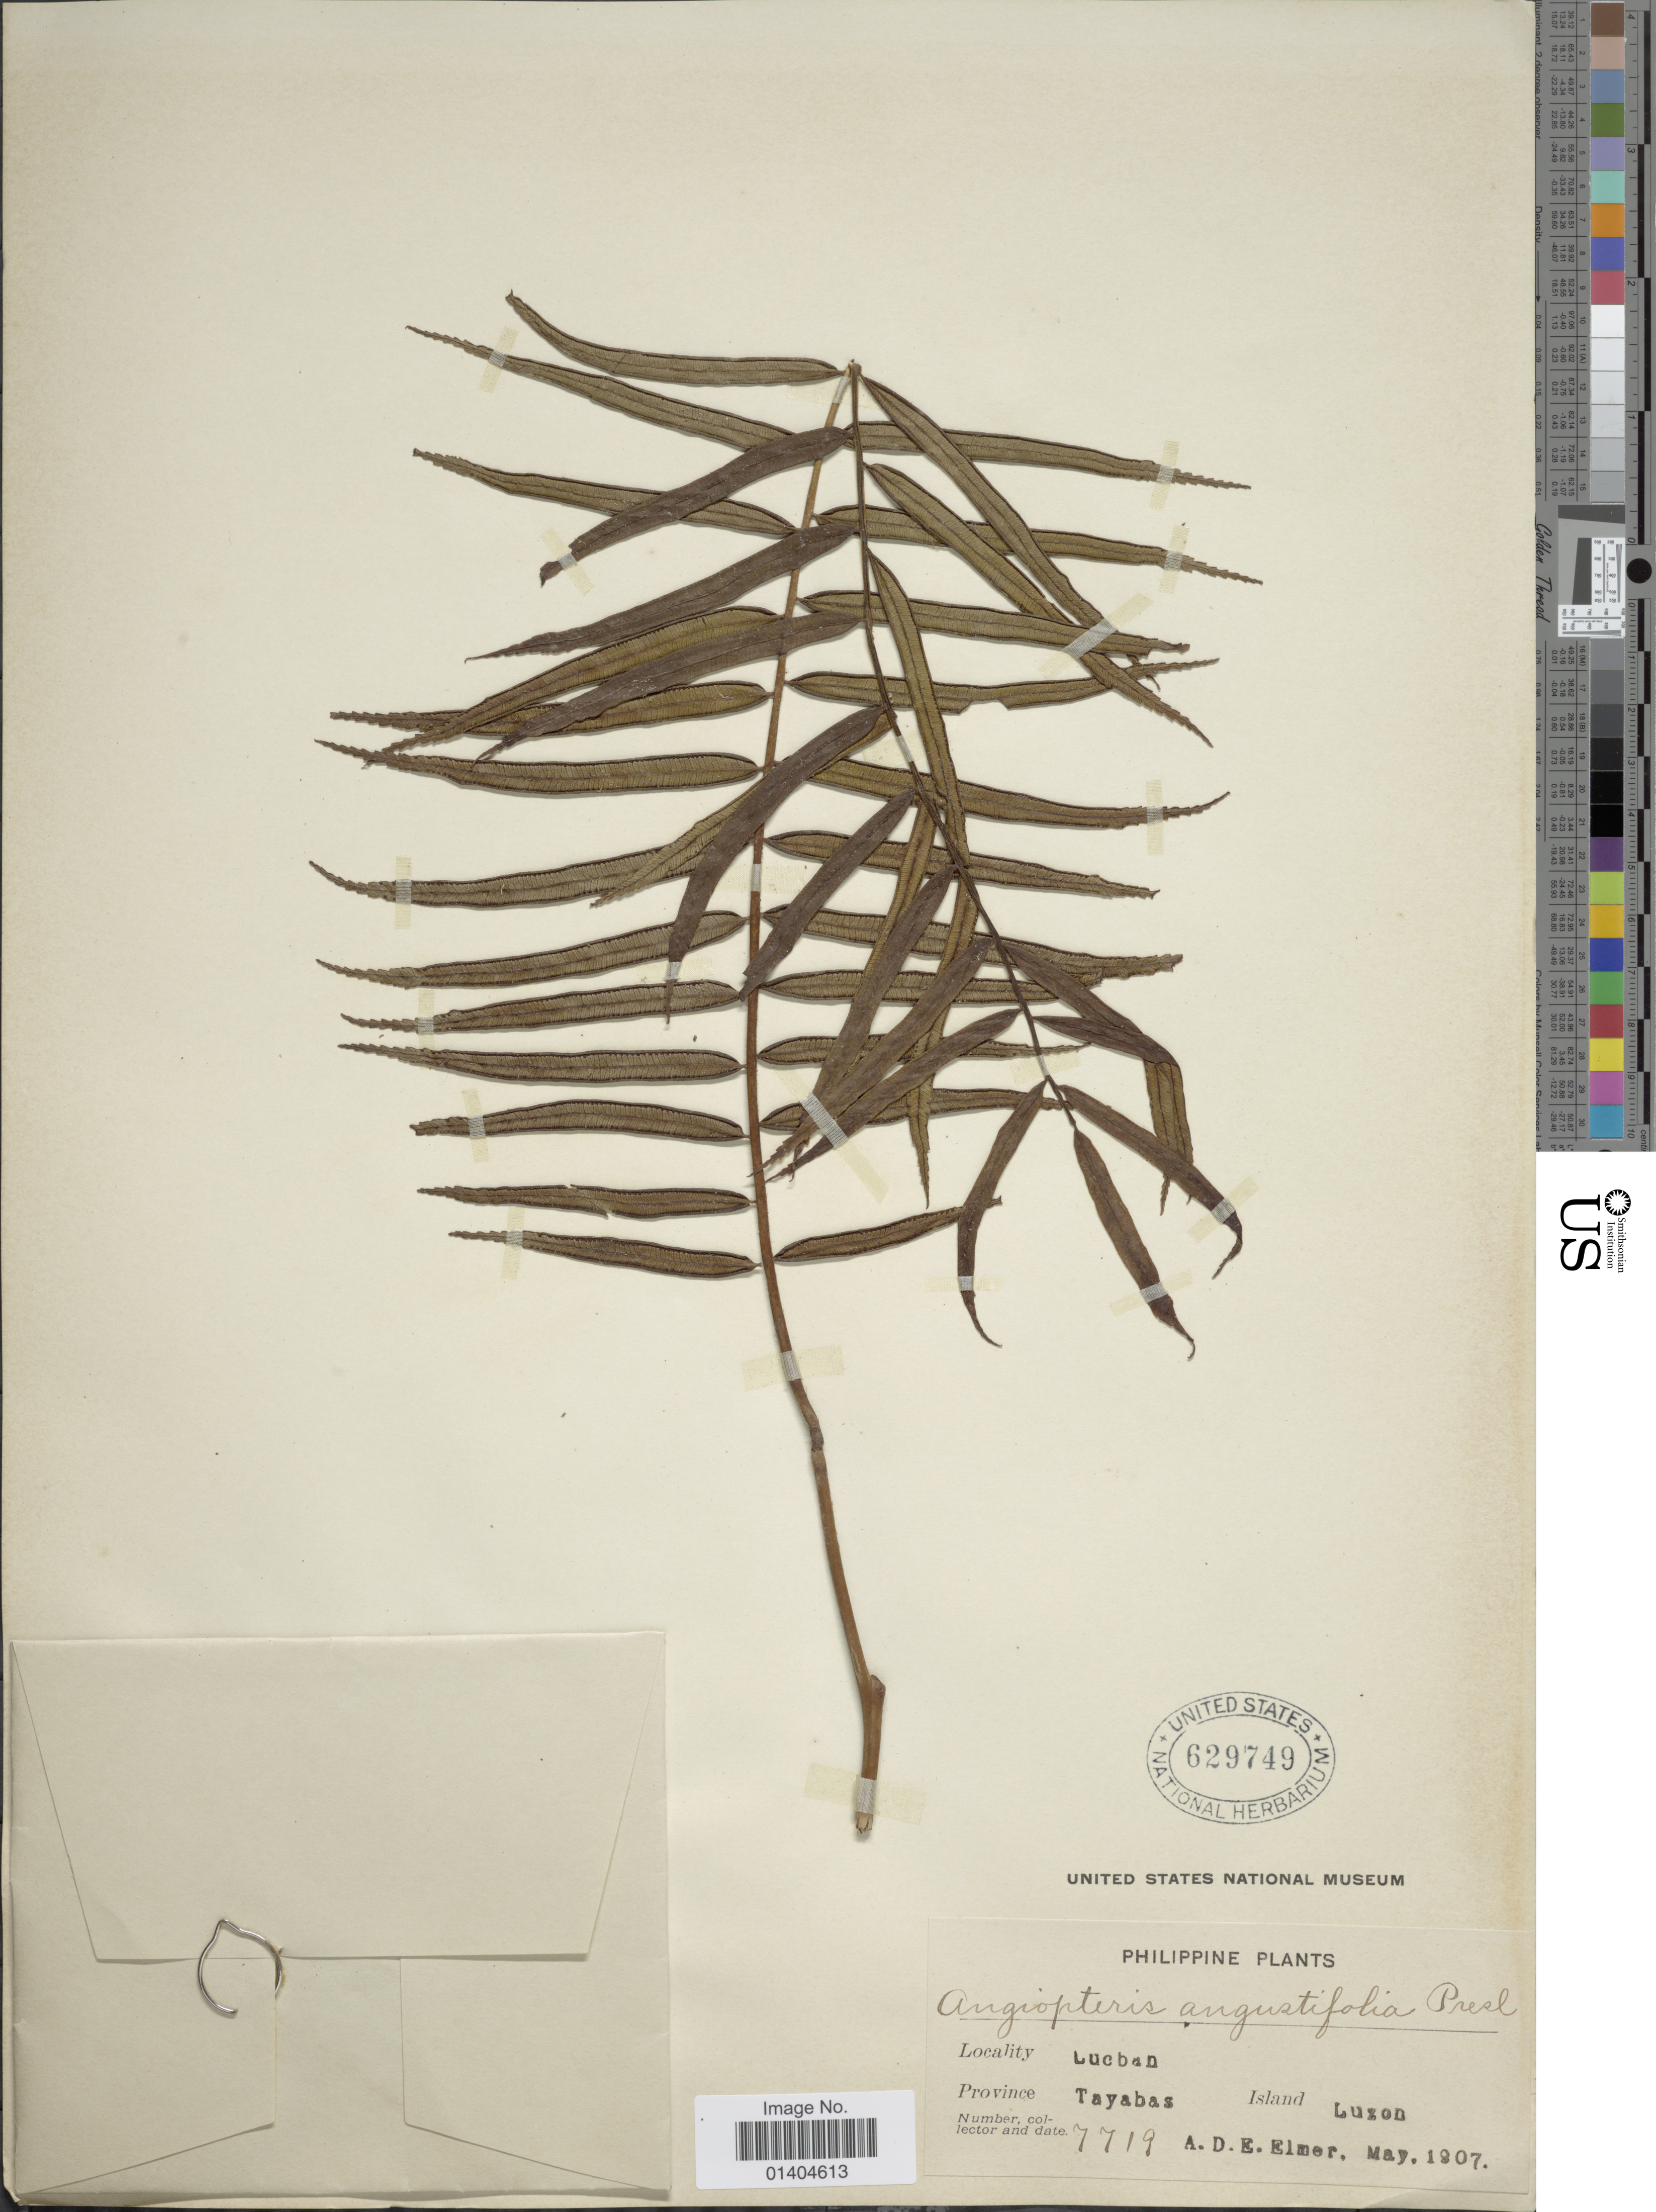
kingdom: Plantae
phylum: Tracheophyta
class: Polypodiopsida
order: Marattiales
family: Marattiaceae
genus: Angiopteris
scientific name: Angiopteris angustifolia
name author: C. Presl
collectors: A. D. E. Elmer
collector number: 7719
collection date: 1907-05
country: Philippines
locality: Lucban. Province Tayabas. Island Luzon.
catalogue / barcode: US 629749